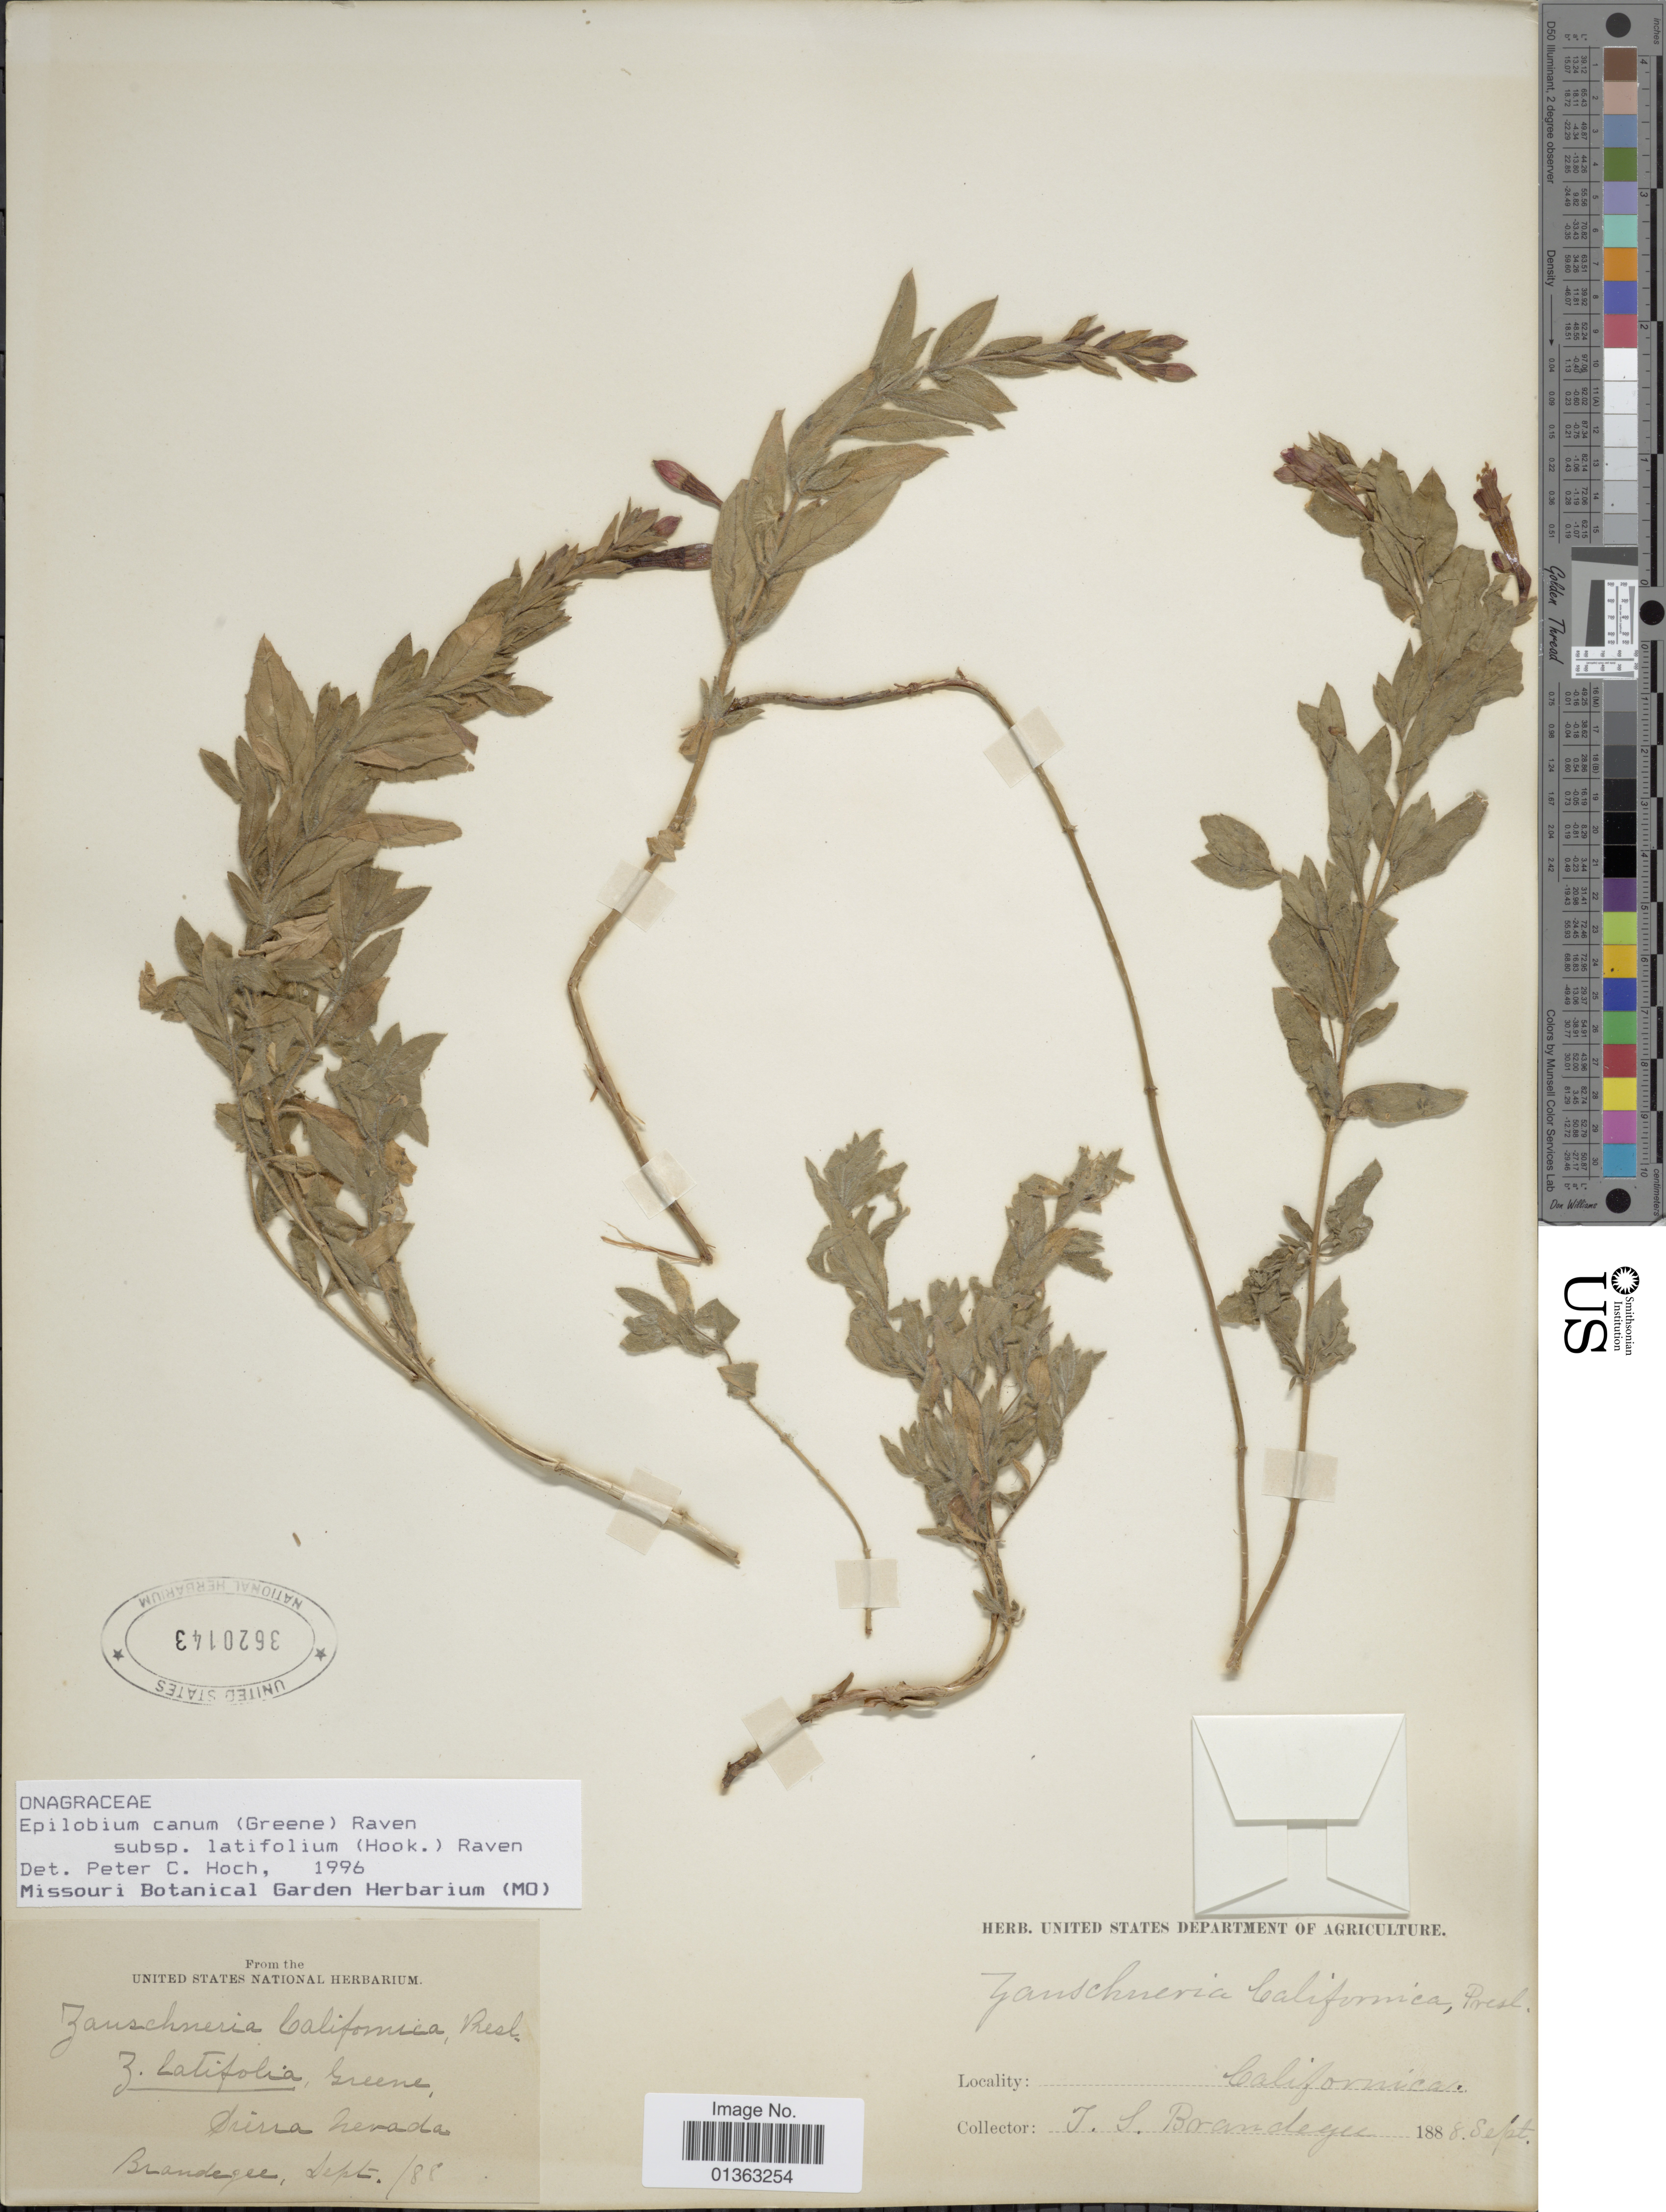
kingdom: Plantae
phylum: Tracheophyta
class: Magnoliopsida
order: Myrtales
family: Onagraceae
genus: Epilobium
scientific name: Epilobium canum subsp. latifolium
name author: (Hook.) P.H. Raven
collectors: J. S. Brandegee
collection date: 1888-09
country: United States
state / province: California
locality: Sierra Nevada.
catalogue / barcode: US 3620143